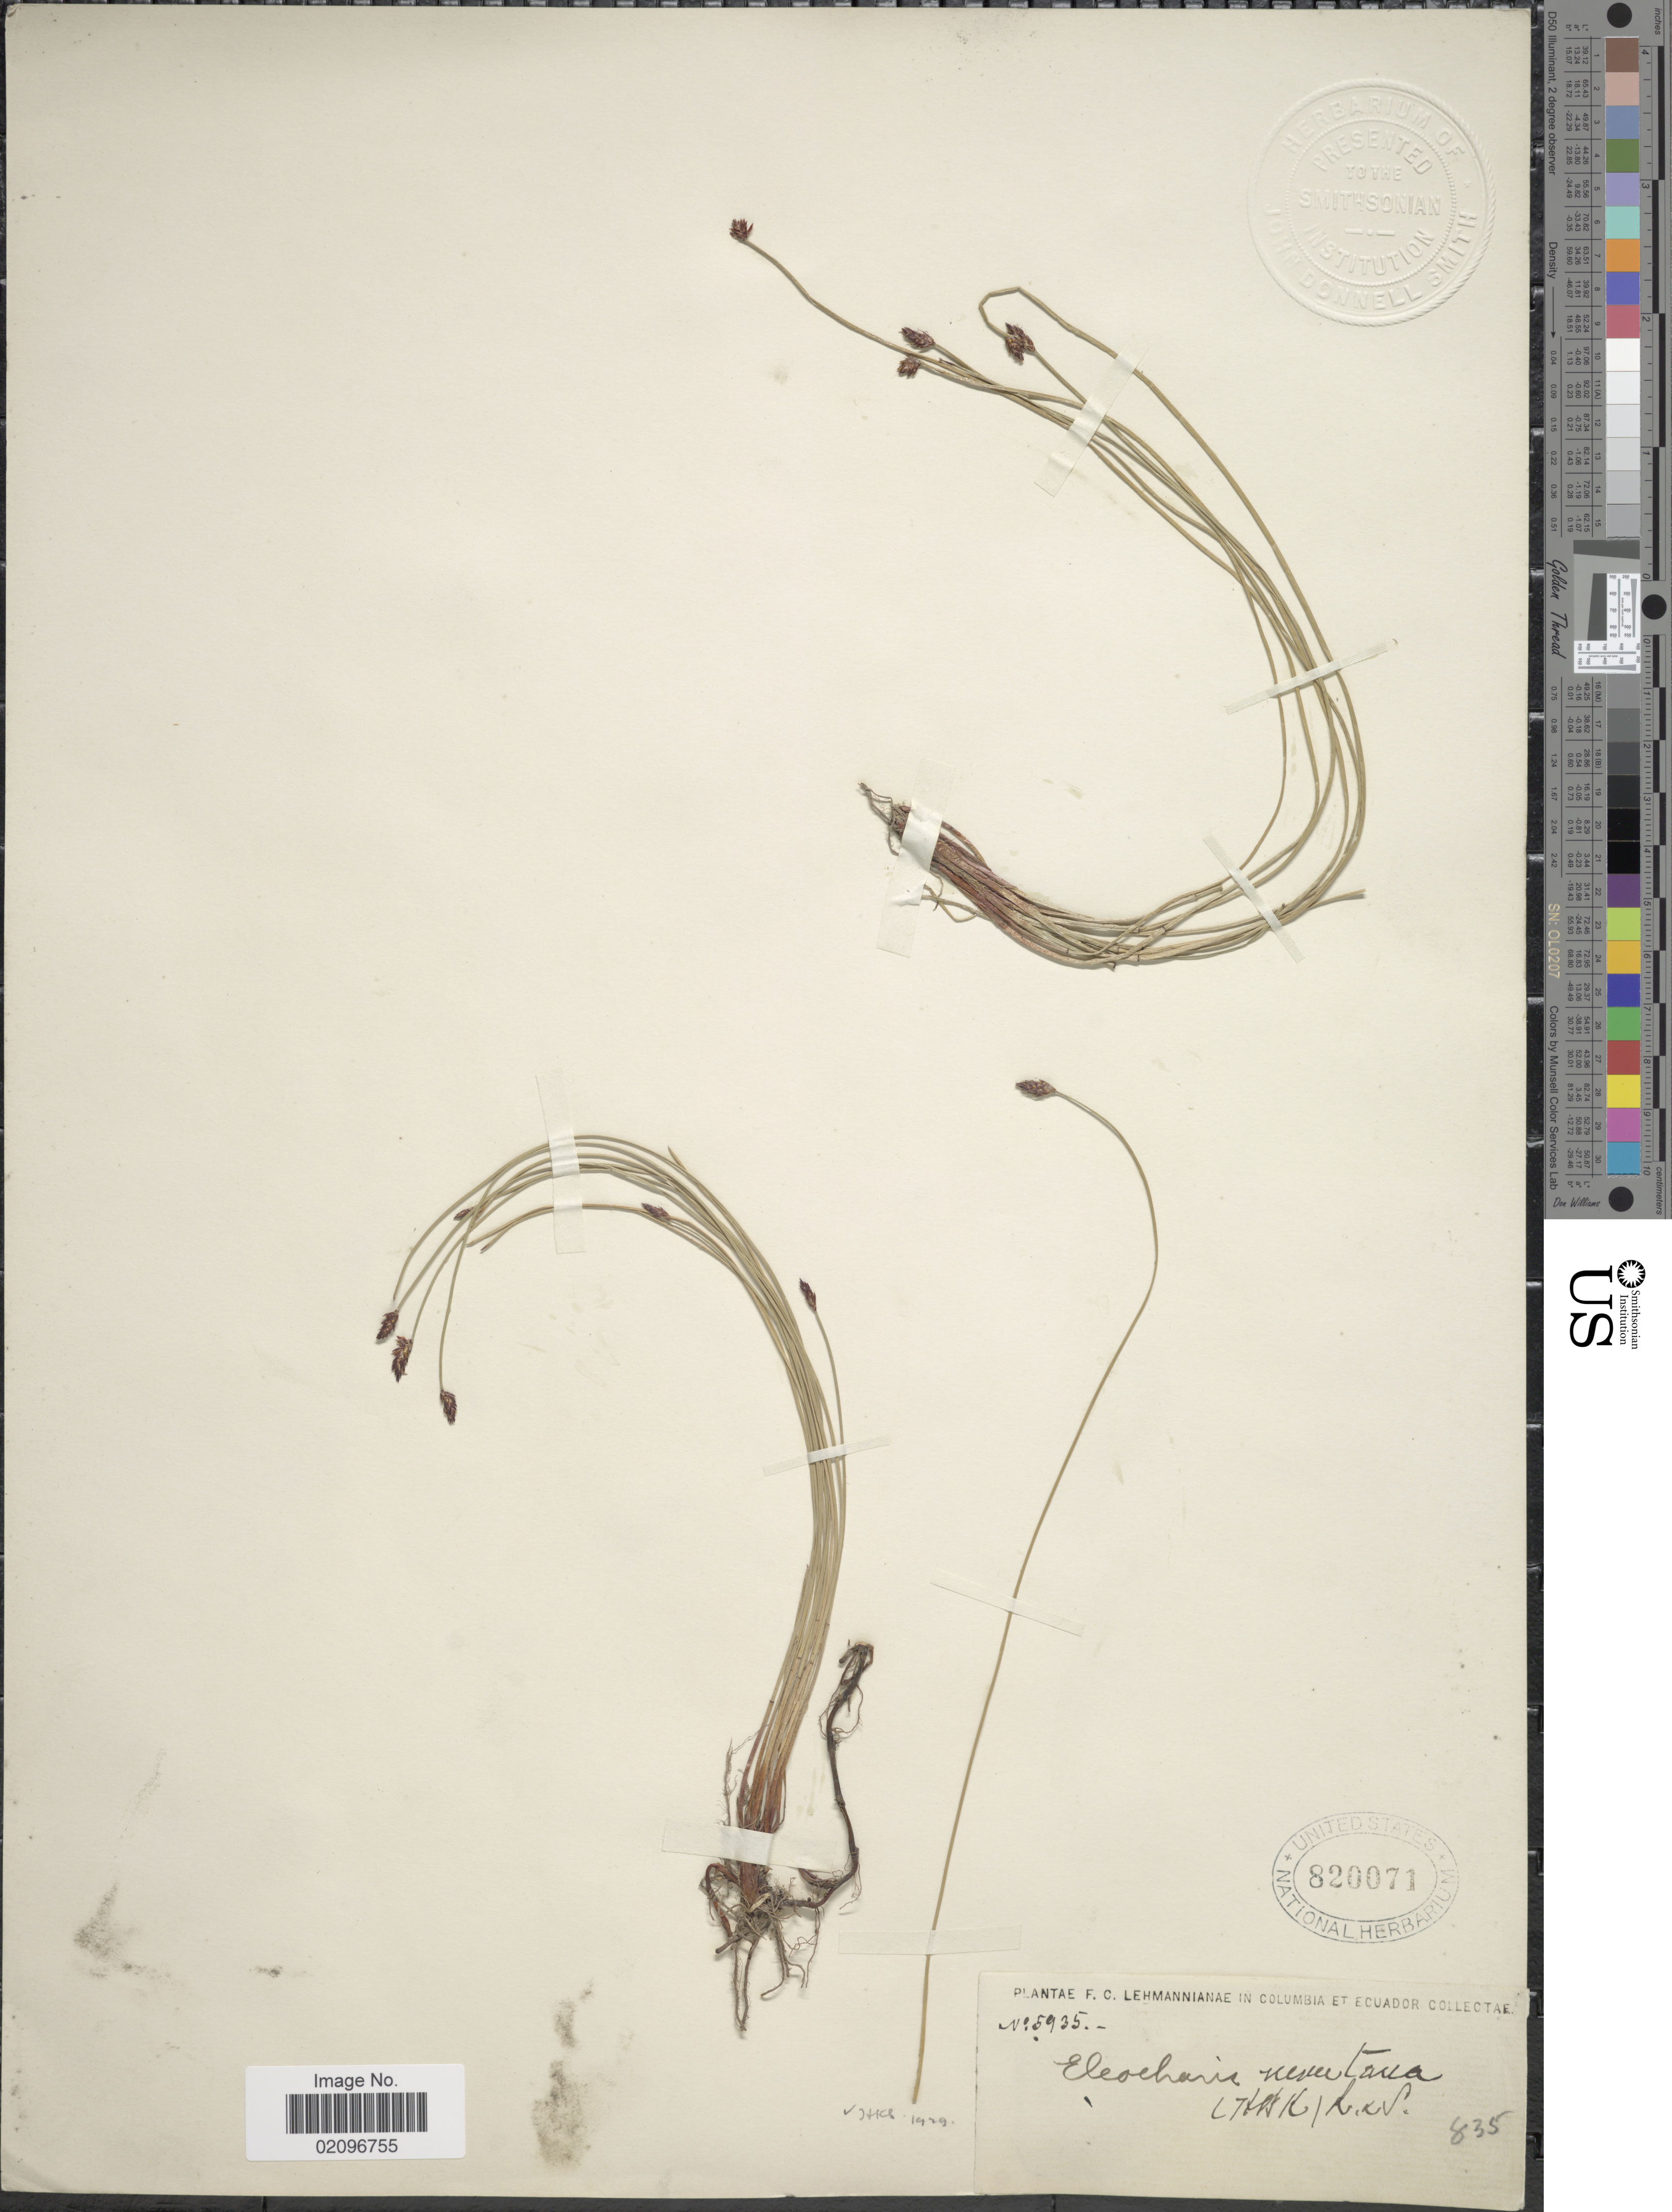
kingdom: Plantae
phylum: Tracheophyta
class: Liliopsida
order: Poales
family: Cyperaceae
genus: Eleocharis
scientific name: Eleocharis montana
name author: (Kunth) Roem. & Schult.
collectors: F. C. Lehmann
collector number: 5935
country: Colombia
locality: Columbia et Ecuador.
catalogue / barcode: US 820071